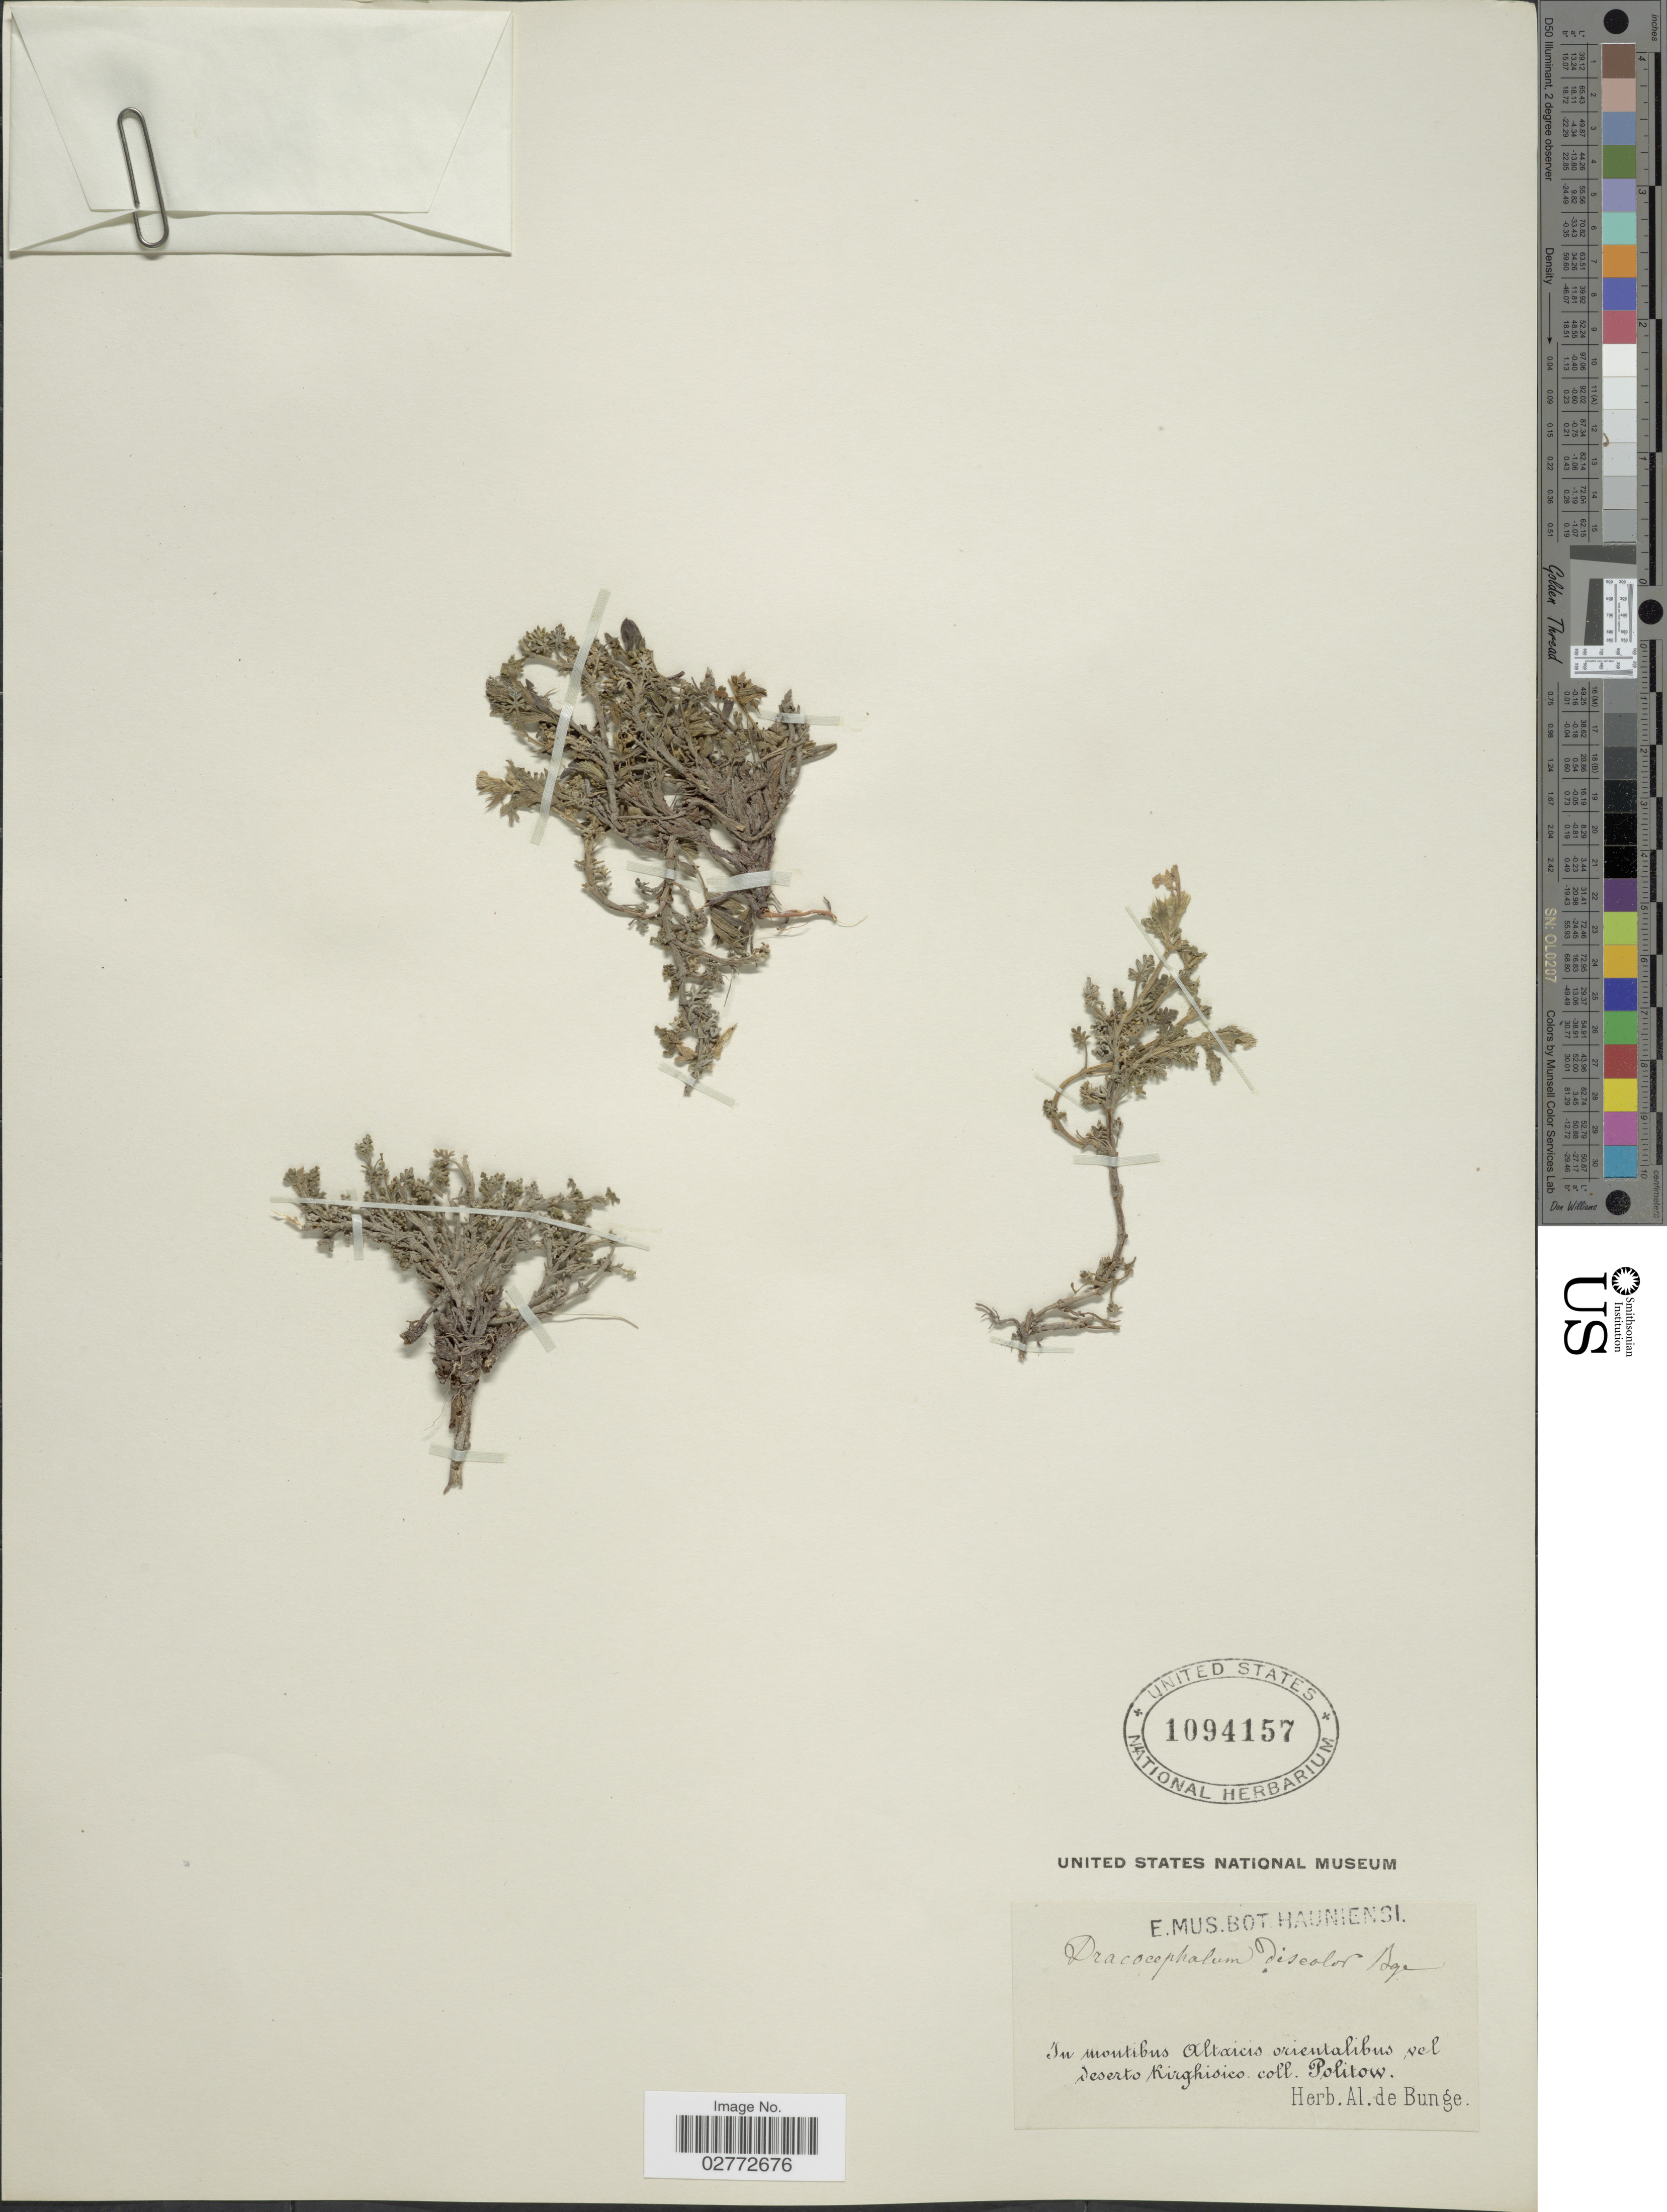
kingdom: Plantae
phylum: Tracheophyta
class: Magnoliopsida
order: Lamiales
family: Lamiaceae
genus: Dracocephalum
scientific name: Dracocephalum discolor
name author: Bunge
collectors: -. Politow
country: Kyrgyzstan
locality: In montibus Altaicis orientalibus vel deserto Kirghisico.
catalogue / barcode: US 1094157